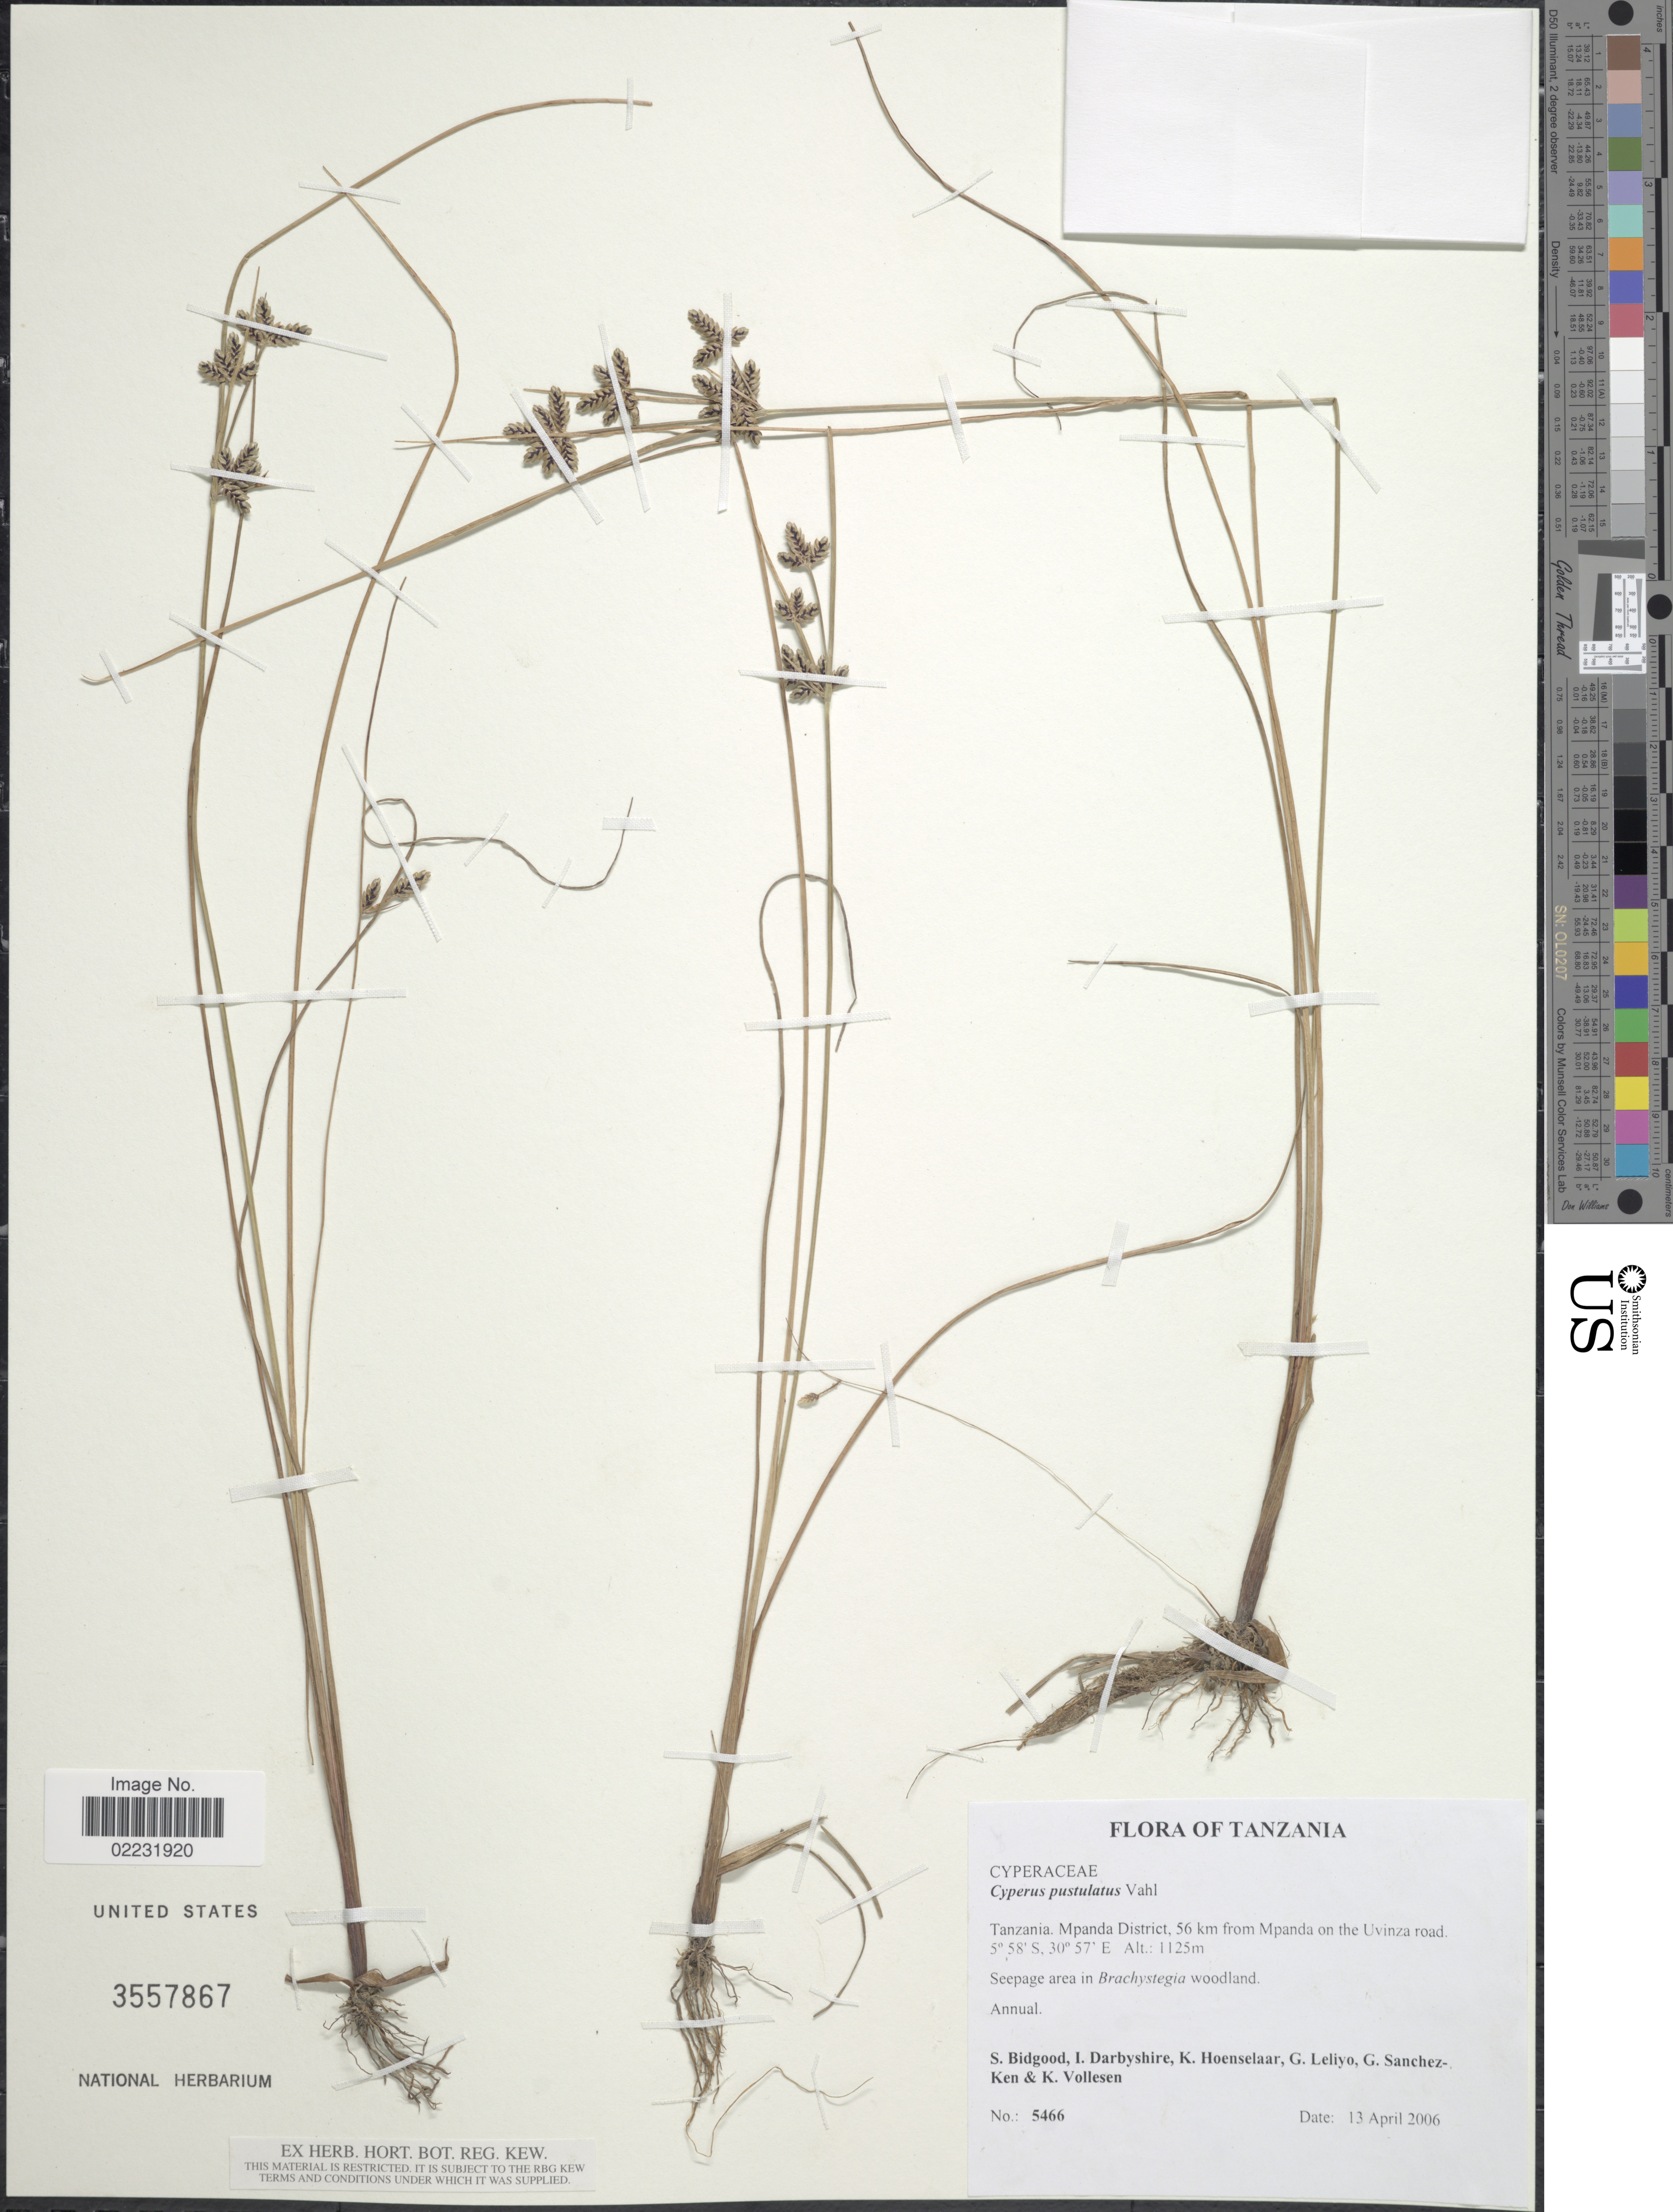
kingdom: Plantae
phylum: Tracheophyta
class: Liliopsida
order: Poales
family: Cyperaceae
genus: Cyperus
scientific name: Cyperus pustulatus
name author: Vahl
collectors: S. Bidgood, I. Darbyshire, K. Hoenselaar, G. Leliyo & et al.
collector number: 5466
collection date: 2006-04-13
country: Tanzania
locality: Tanzania, Mpanda District, 56 km from Mpanda on the Uvinza road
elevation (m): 1125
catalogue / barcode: US 3557867